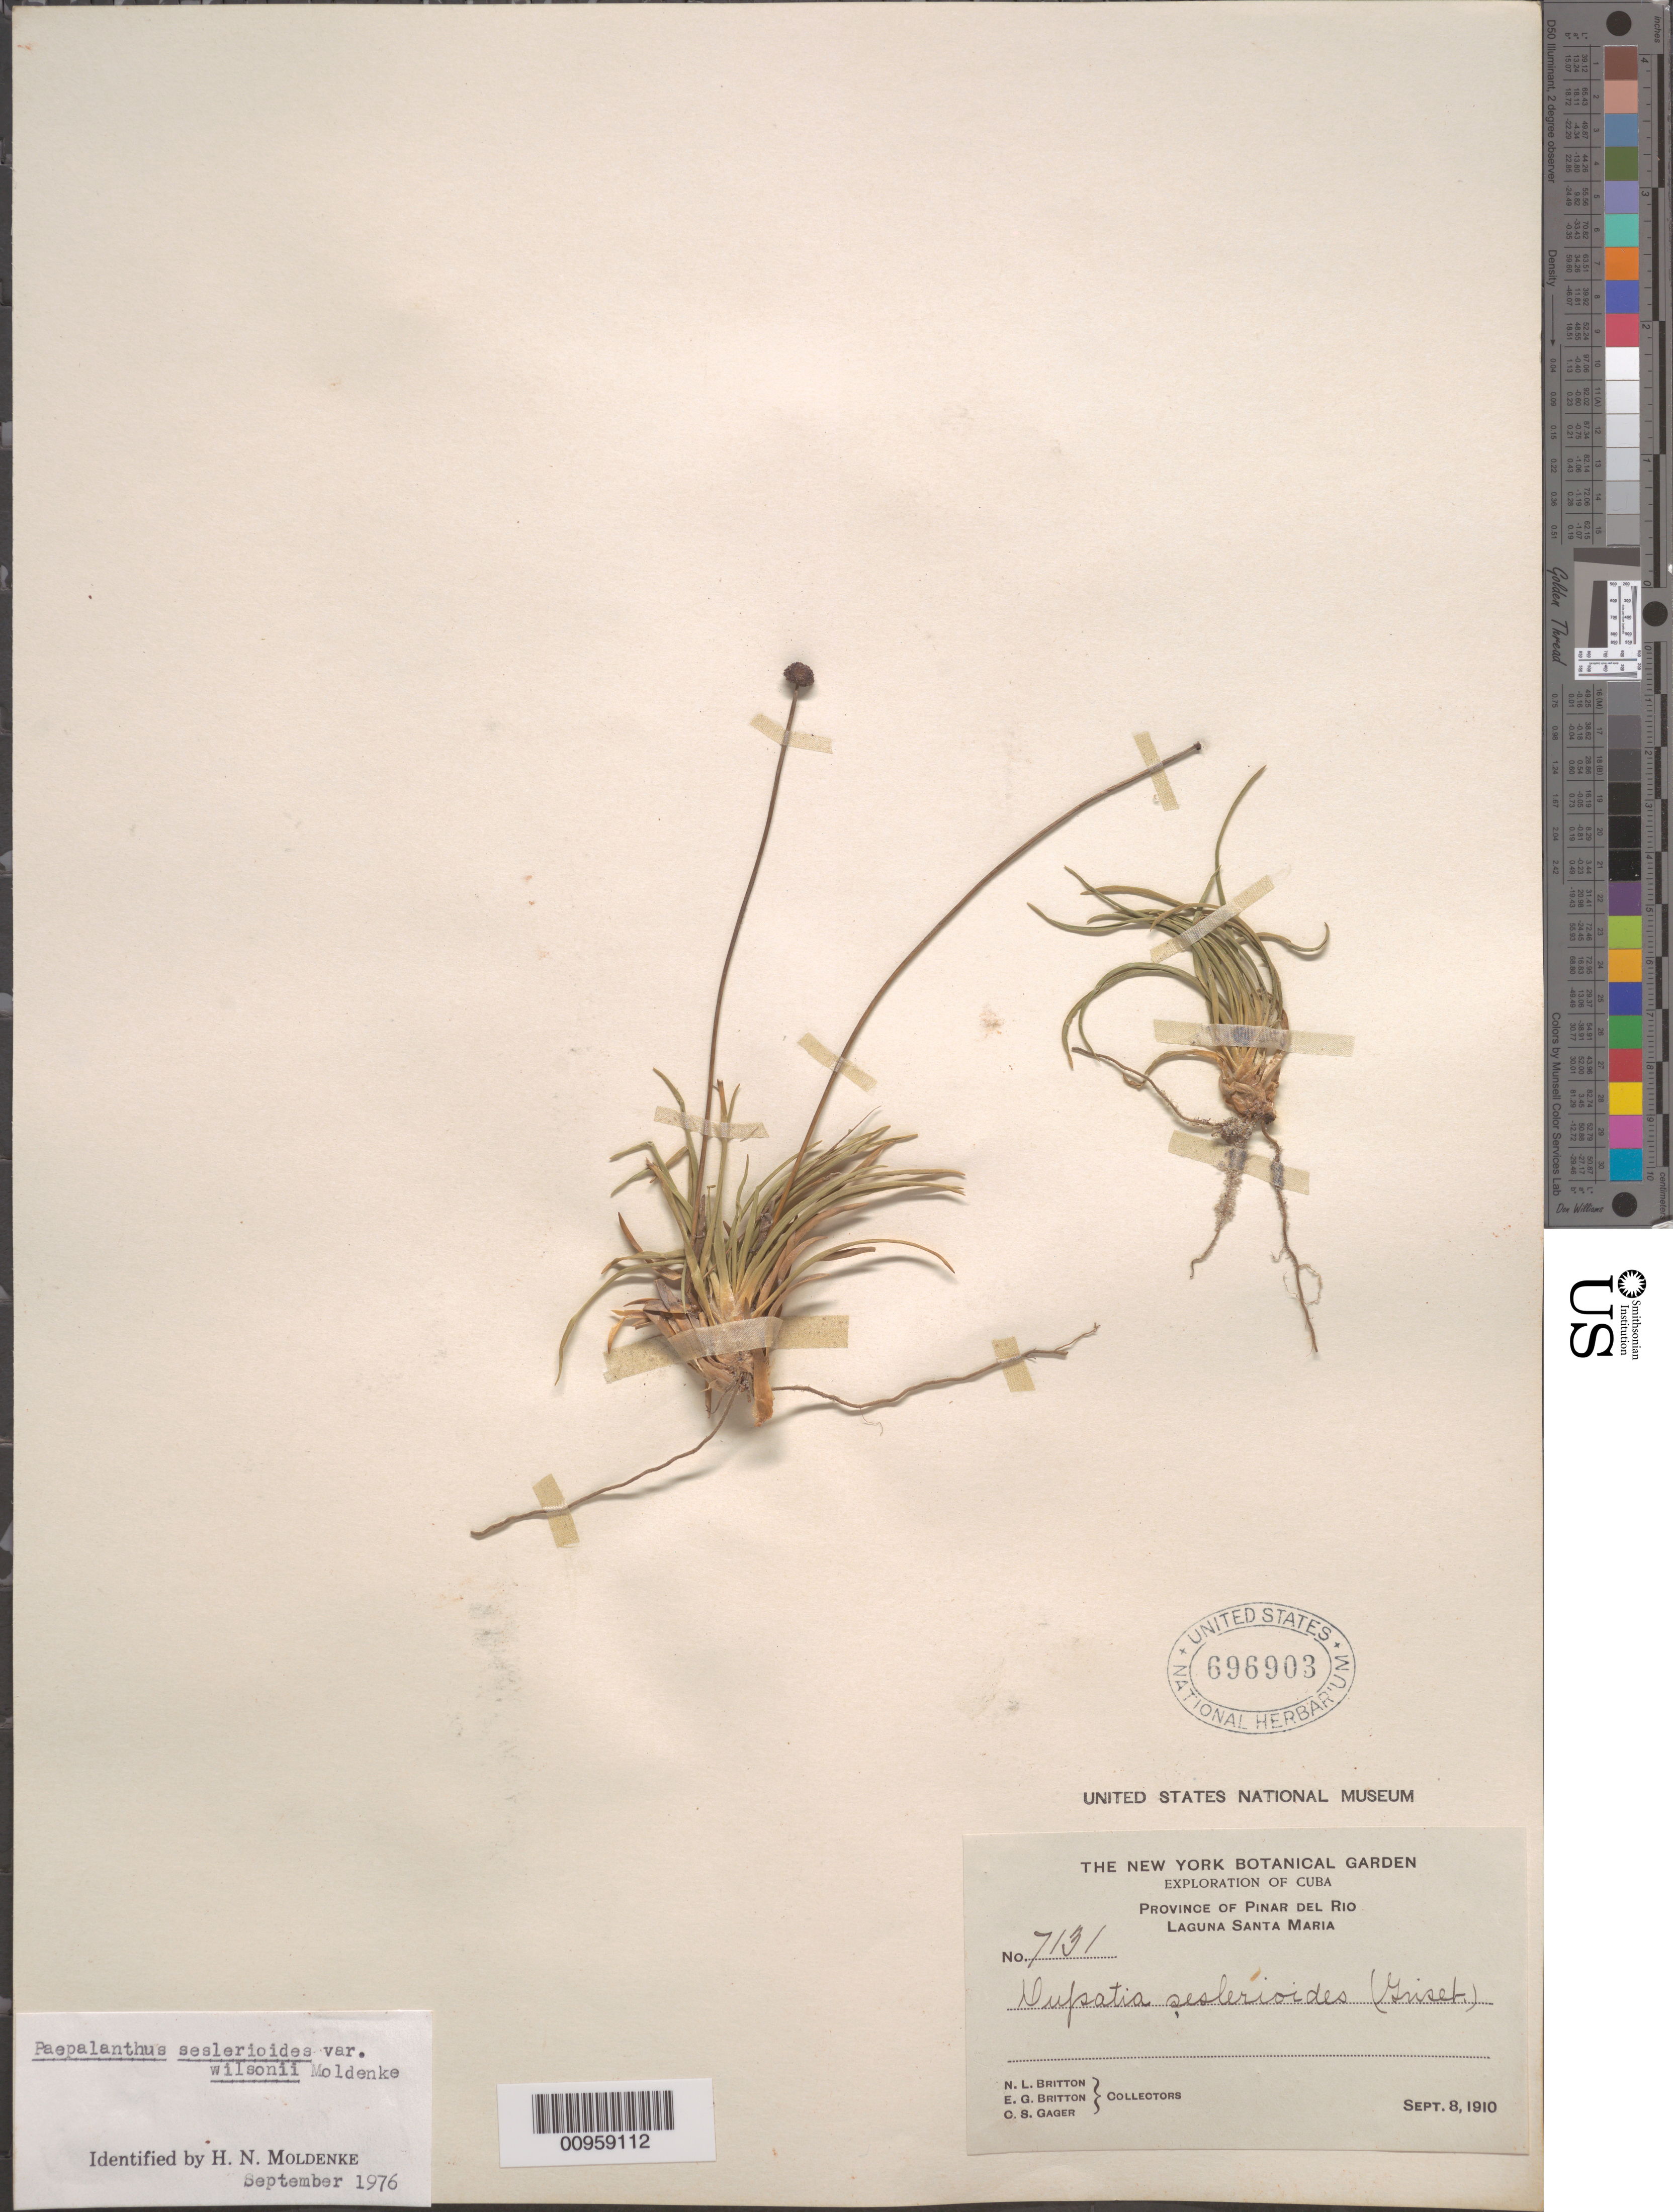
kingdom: Plantae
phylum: Tracheophyta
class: Liliopsida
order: Poales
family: Eriocaulaceae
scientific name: Giuliettia seslerioides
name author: (Griseb.) Andrino & Sano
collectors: N. Britton, E. G. Britton & C. Gager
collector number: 7131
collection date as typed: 08 Sep 1910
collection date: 1910-09-08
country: Cuba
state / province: Pinar del Río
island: Cuba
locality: Laguna Santa Maria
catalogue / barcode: US 696903